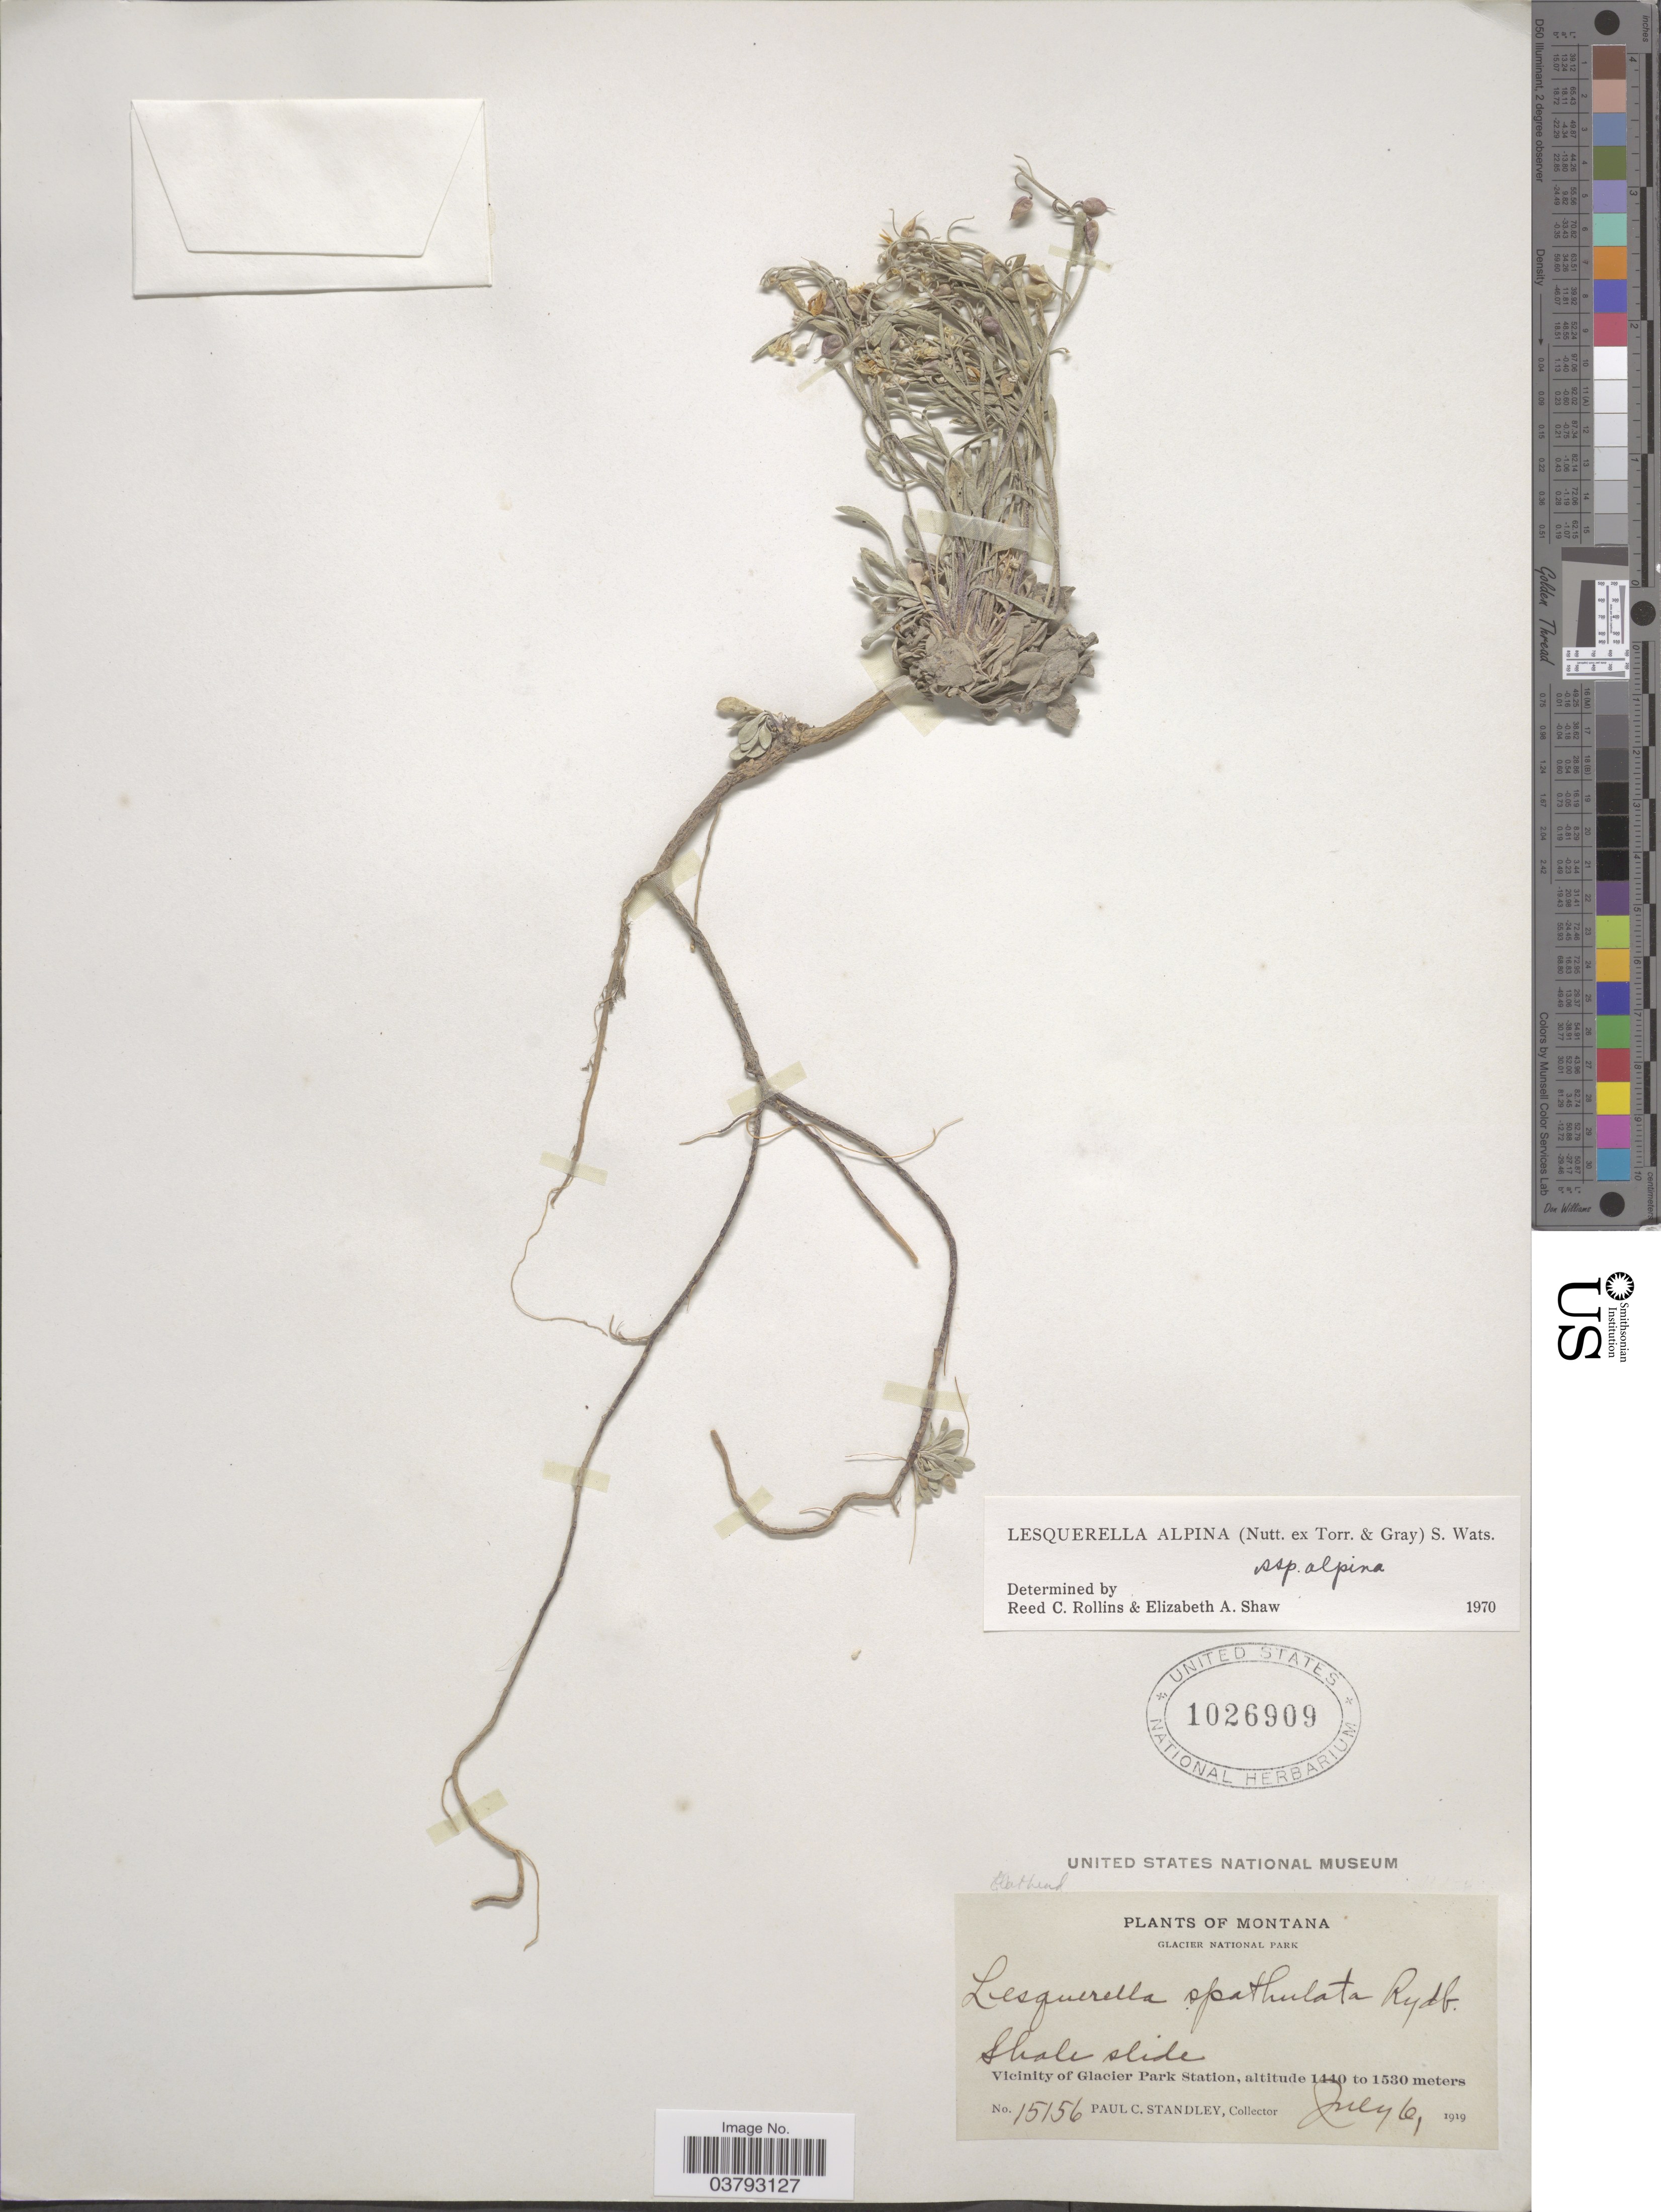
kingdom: Plantae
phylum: Tracheophyta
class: Magnoliopsida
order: Brassicales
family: Brassicaceae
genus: Lesquerella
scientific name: Lesquerella alpina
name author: (Nutt.) S. Watson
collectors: P. C. Standley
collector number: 15156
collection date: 1919-07-06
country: United States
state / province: Montana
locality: Glacier National Park. Vicinity of Glacier Park Station.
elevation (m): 1440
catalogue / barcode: US 1026909